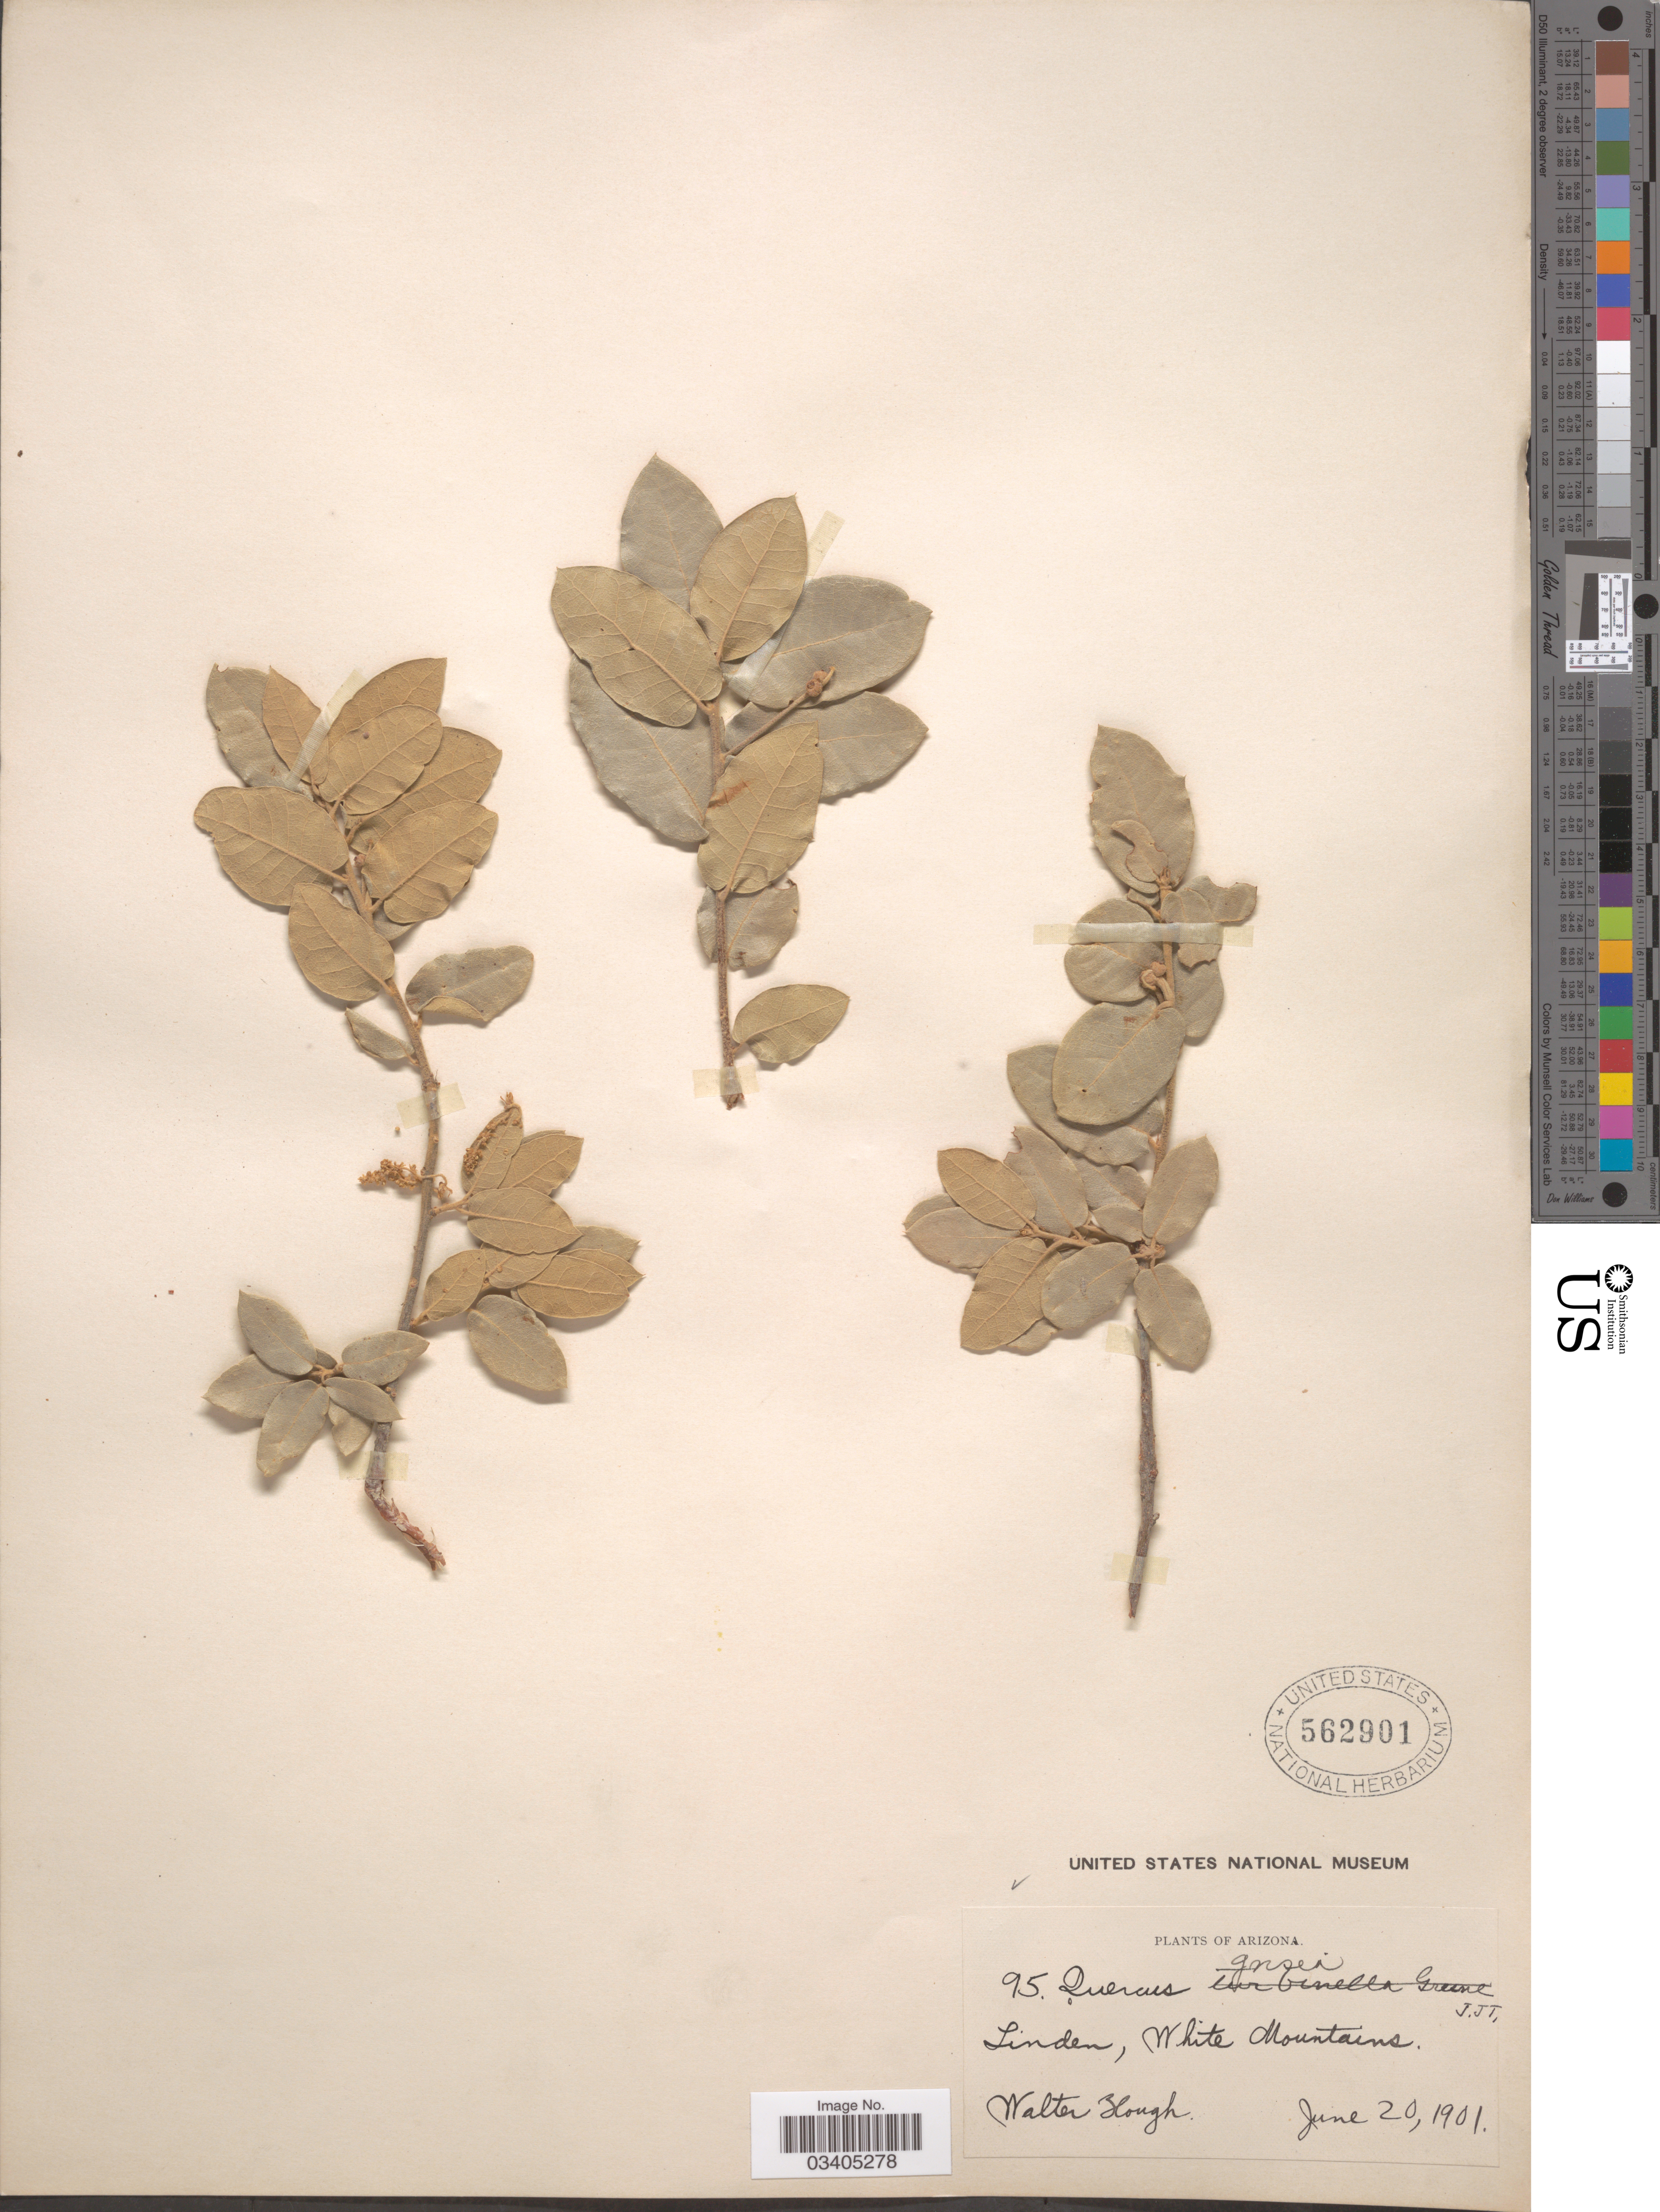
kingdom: Plantae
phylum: Tracheophyta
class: Magnoliopsida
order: Fagales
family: Fagaceae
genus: Quercus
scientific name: Quercus grisea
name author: Liebm.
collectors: W. Hough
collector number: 95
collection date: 1901-06-20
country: United States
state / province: Arizona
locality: Linden, White Mountains.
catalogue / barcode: US 562901